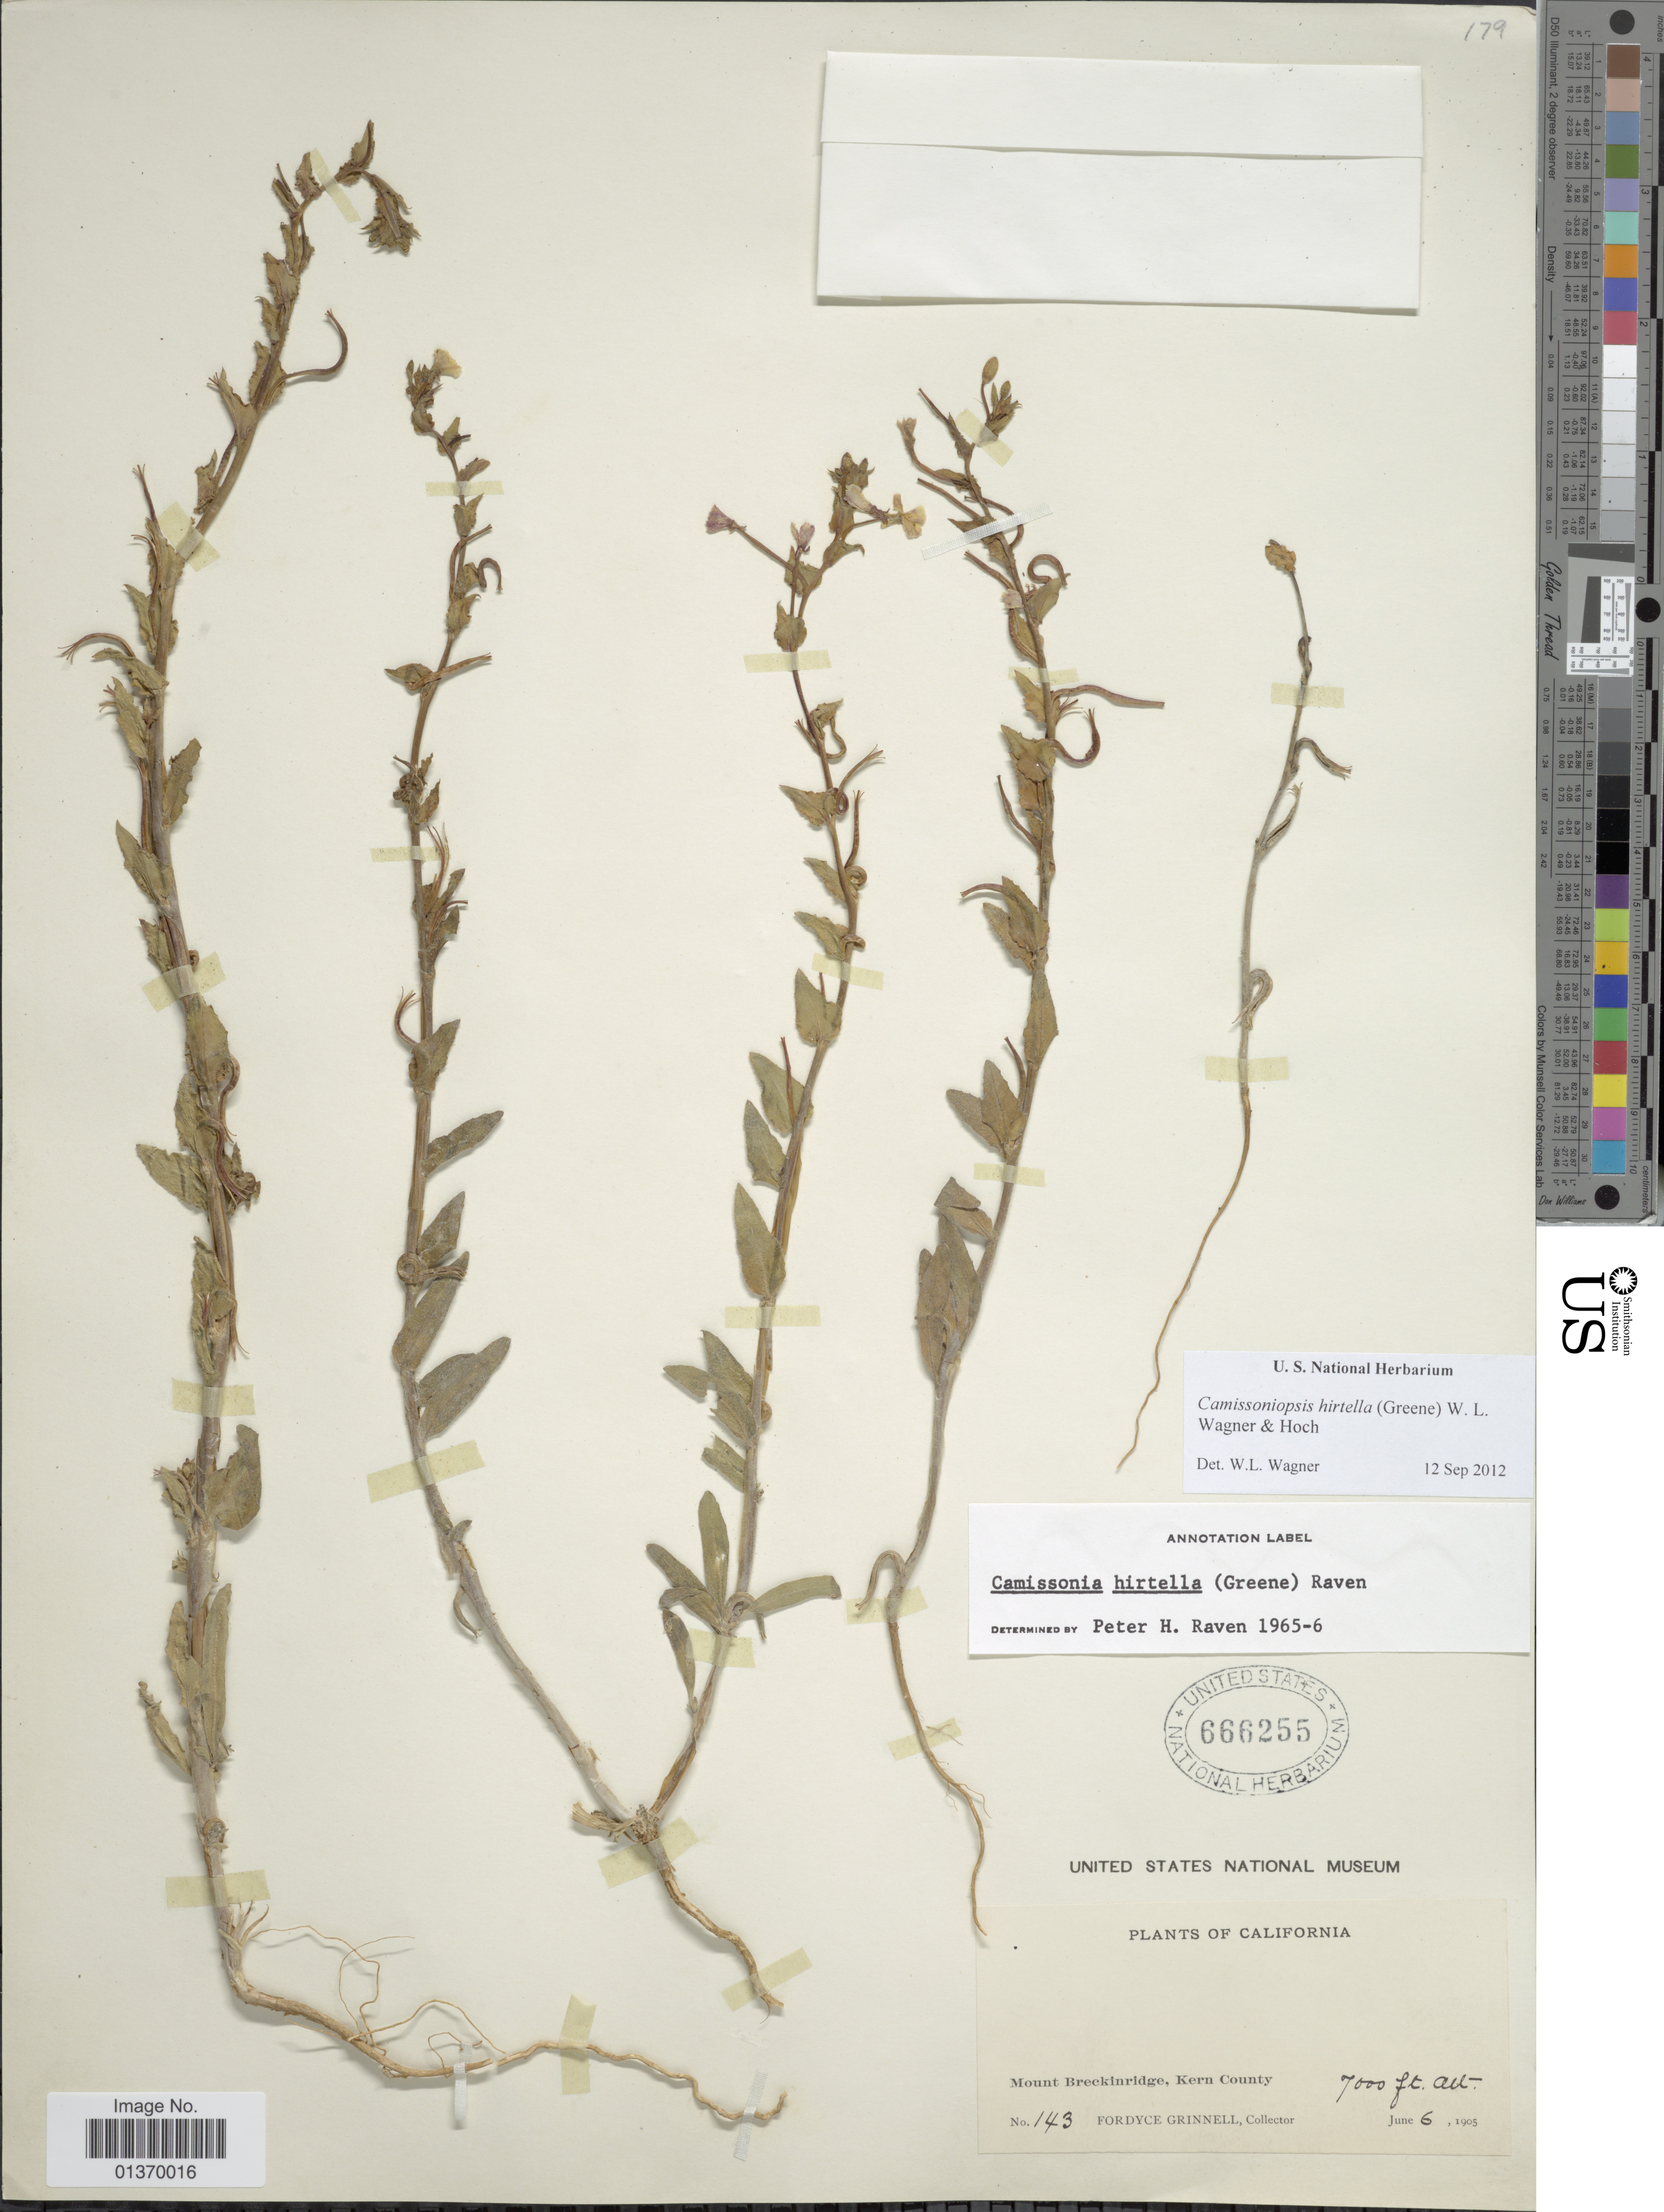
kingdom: Plantae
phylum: Tracheophyta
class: Magnoliopsida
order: Myrtales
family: Onagraceae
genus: Camissoniopsis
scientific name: Camissoniopsis hirtella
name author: (Greene) W.L. Wagner & Hoch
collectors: F. Grinnell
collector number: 143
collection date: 1905-06-06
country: United States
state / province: California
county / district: Kern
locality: Mount Breckinridge, Kern County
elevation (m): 2134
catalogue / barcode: US 666255